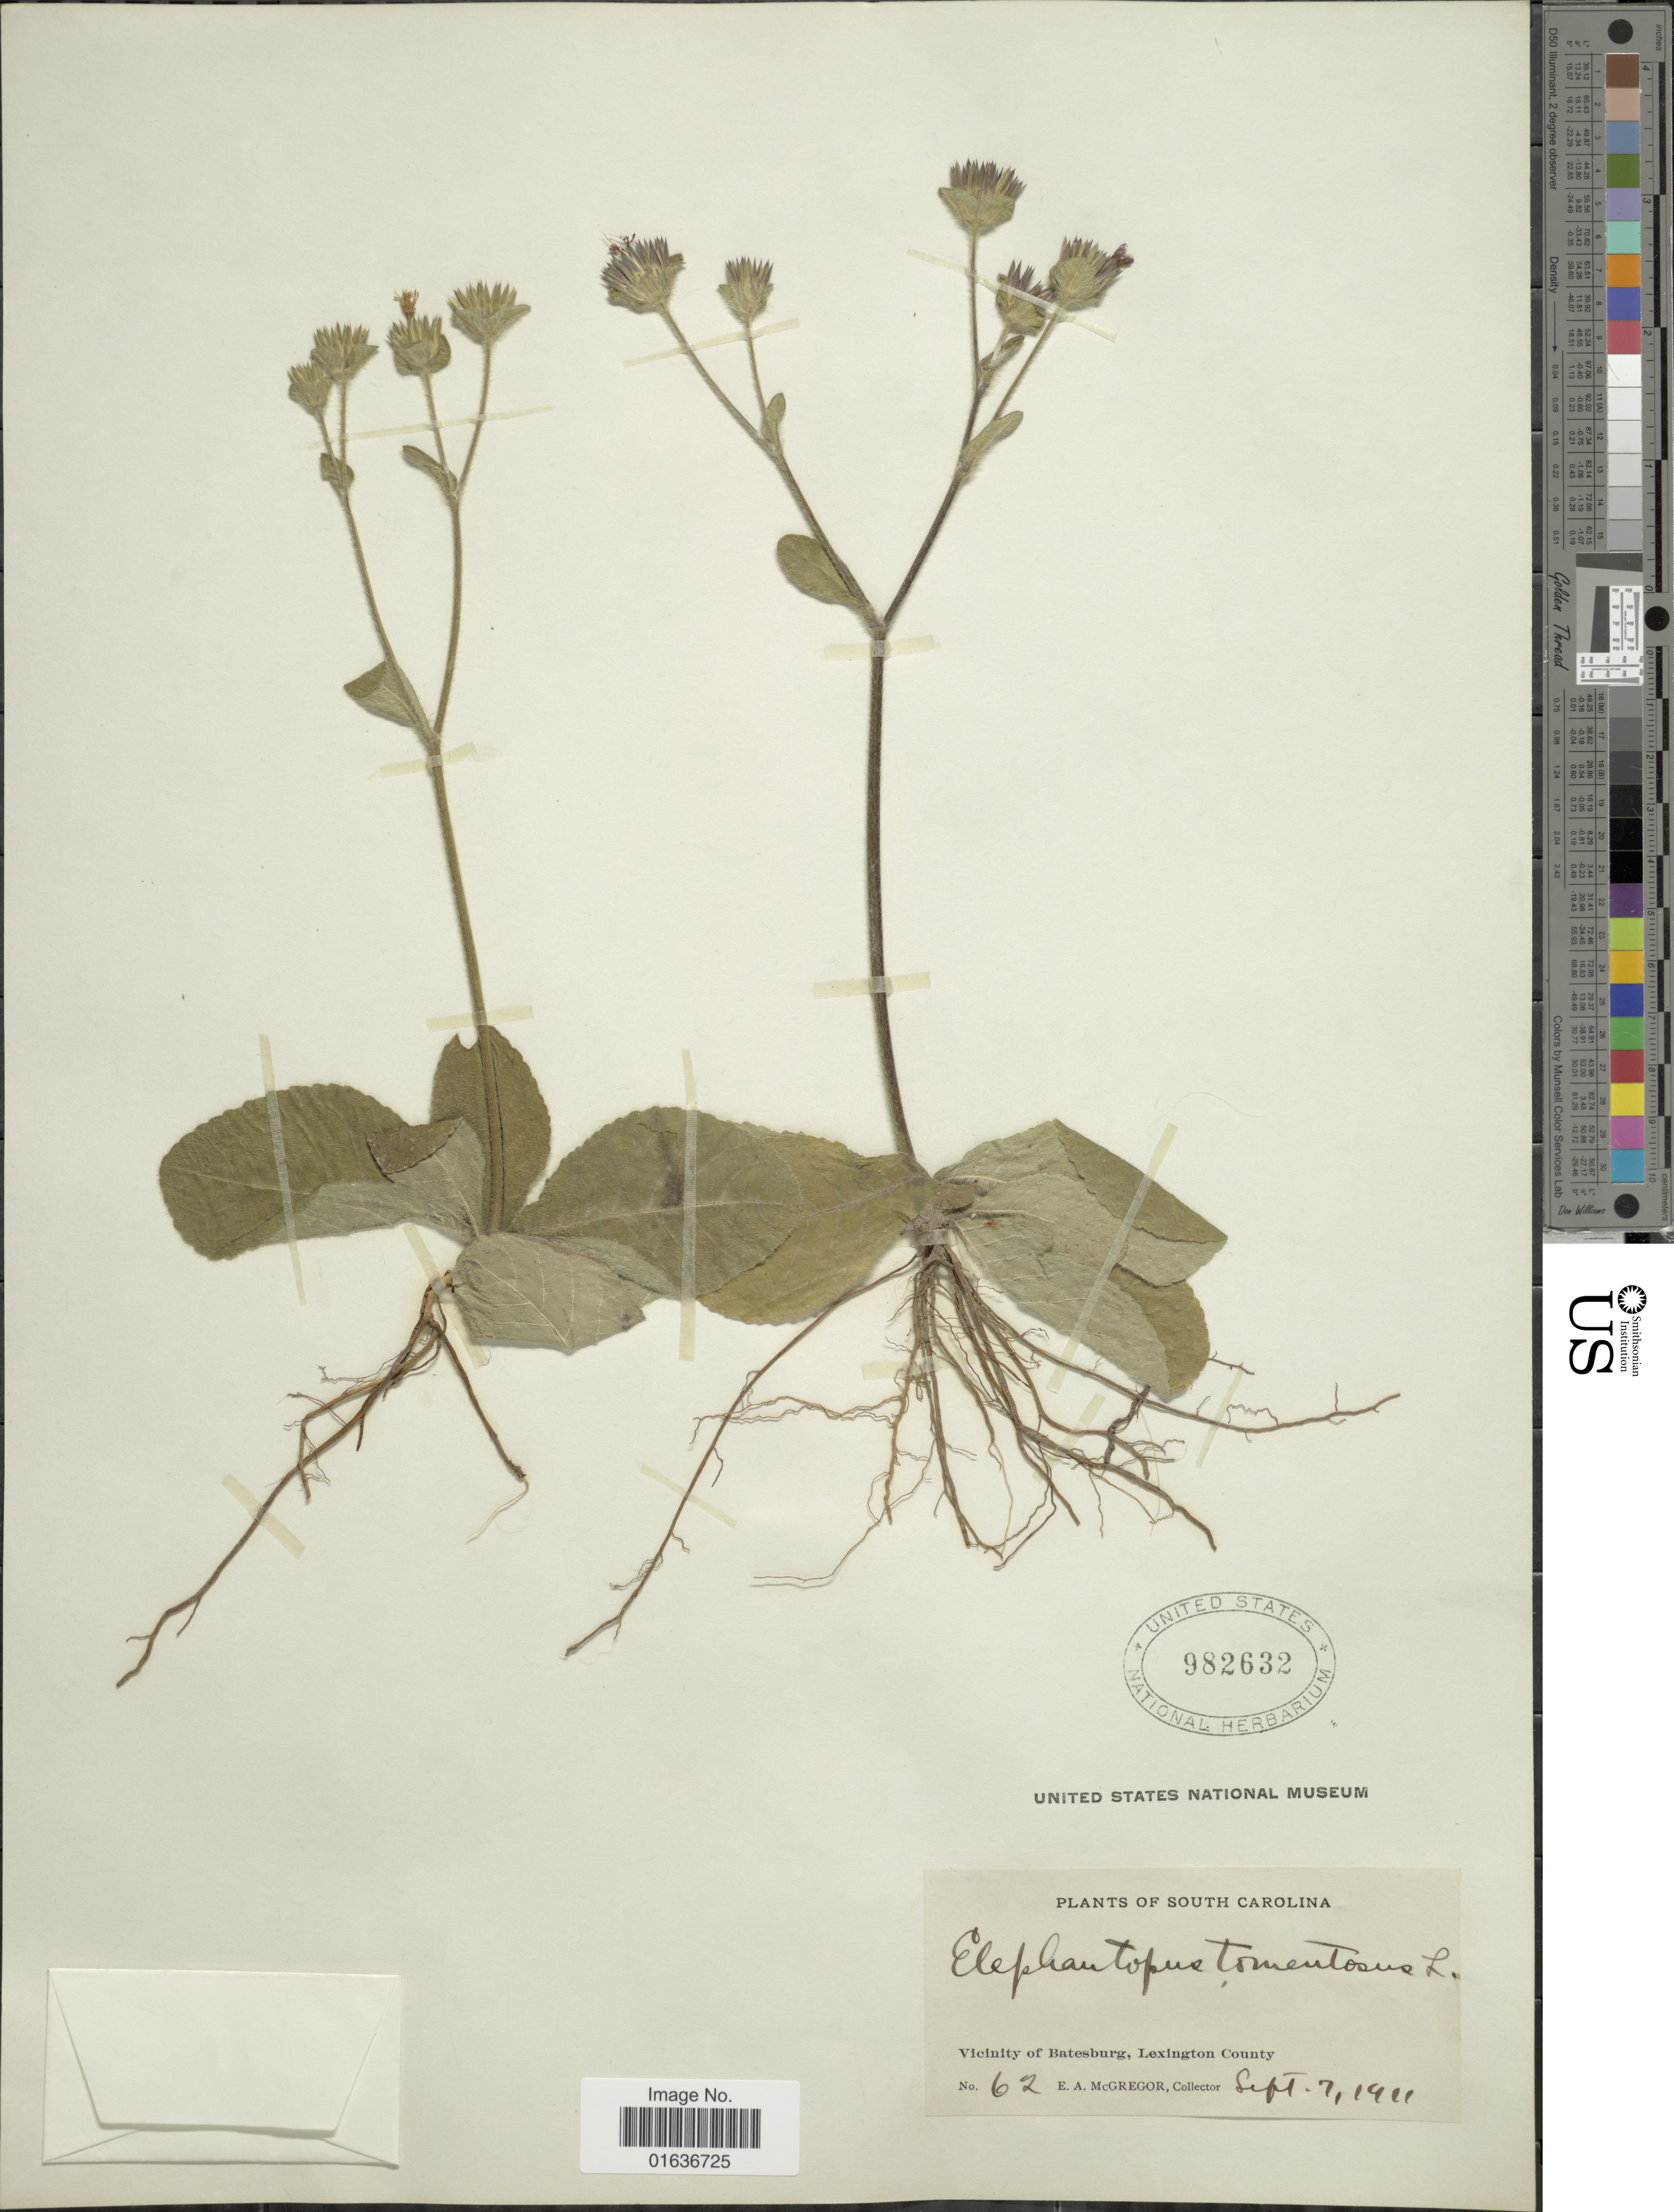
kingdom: Plantae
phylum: Tracheophyta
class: Magnoliopsida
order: Asterales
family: Asteraceae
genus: Elephantopus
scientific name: Elephantopus tomentosus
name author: L.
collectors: E. A. McGregor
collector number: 62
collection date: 1911-09-07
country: United States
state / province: South Carolina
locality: Vicinity of Batesburg, Lexington County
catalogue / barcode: US 982632